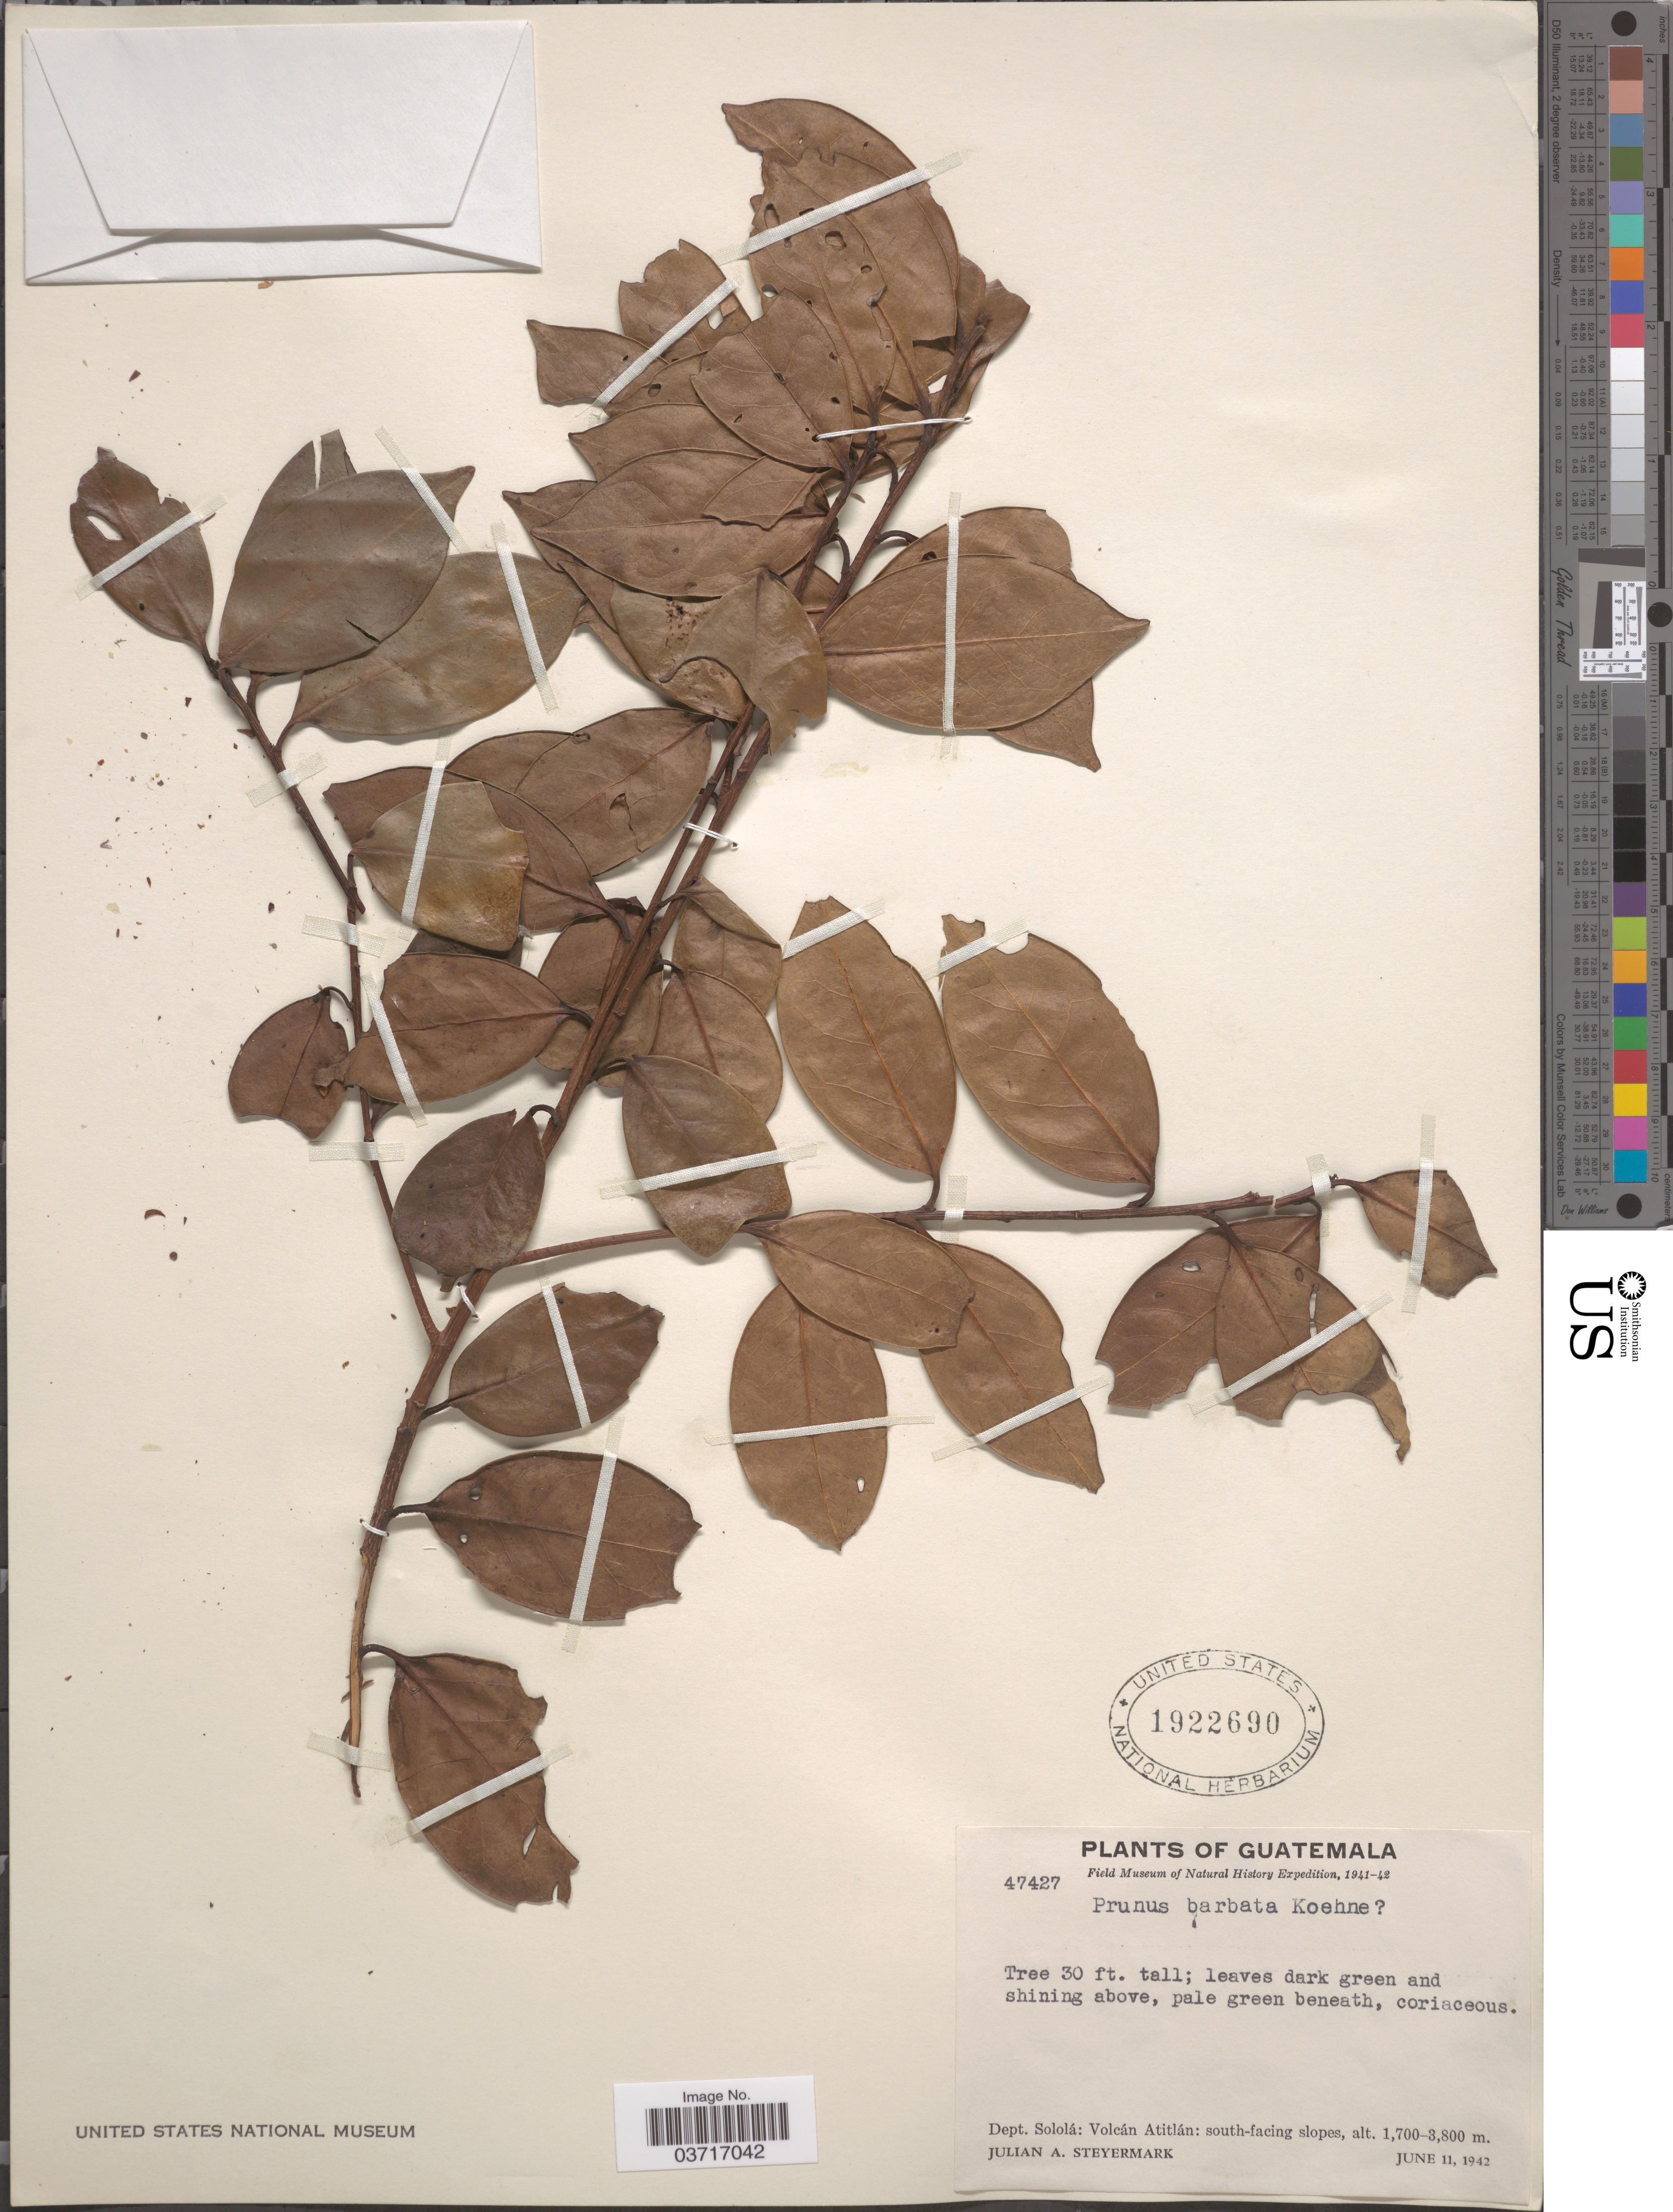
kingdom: Plantae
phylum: Tracheophyta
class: Magnoliopsida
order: Rosales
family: Rosaceae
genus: Prunus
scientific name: Prunus sp.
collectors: J. Steyermark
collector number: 47427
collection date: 1942-06-11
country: Guatemala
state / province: Solola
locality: Dept. Sololá: Volcán Atitlán: south-facing slopes.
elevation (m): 1700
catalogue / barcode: US 1922690